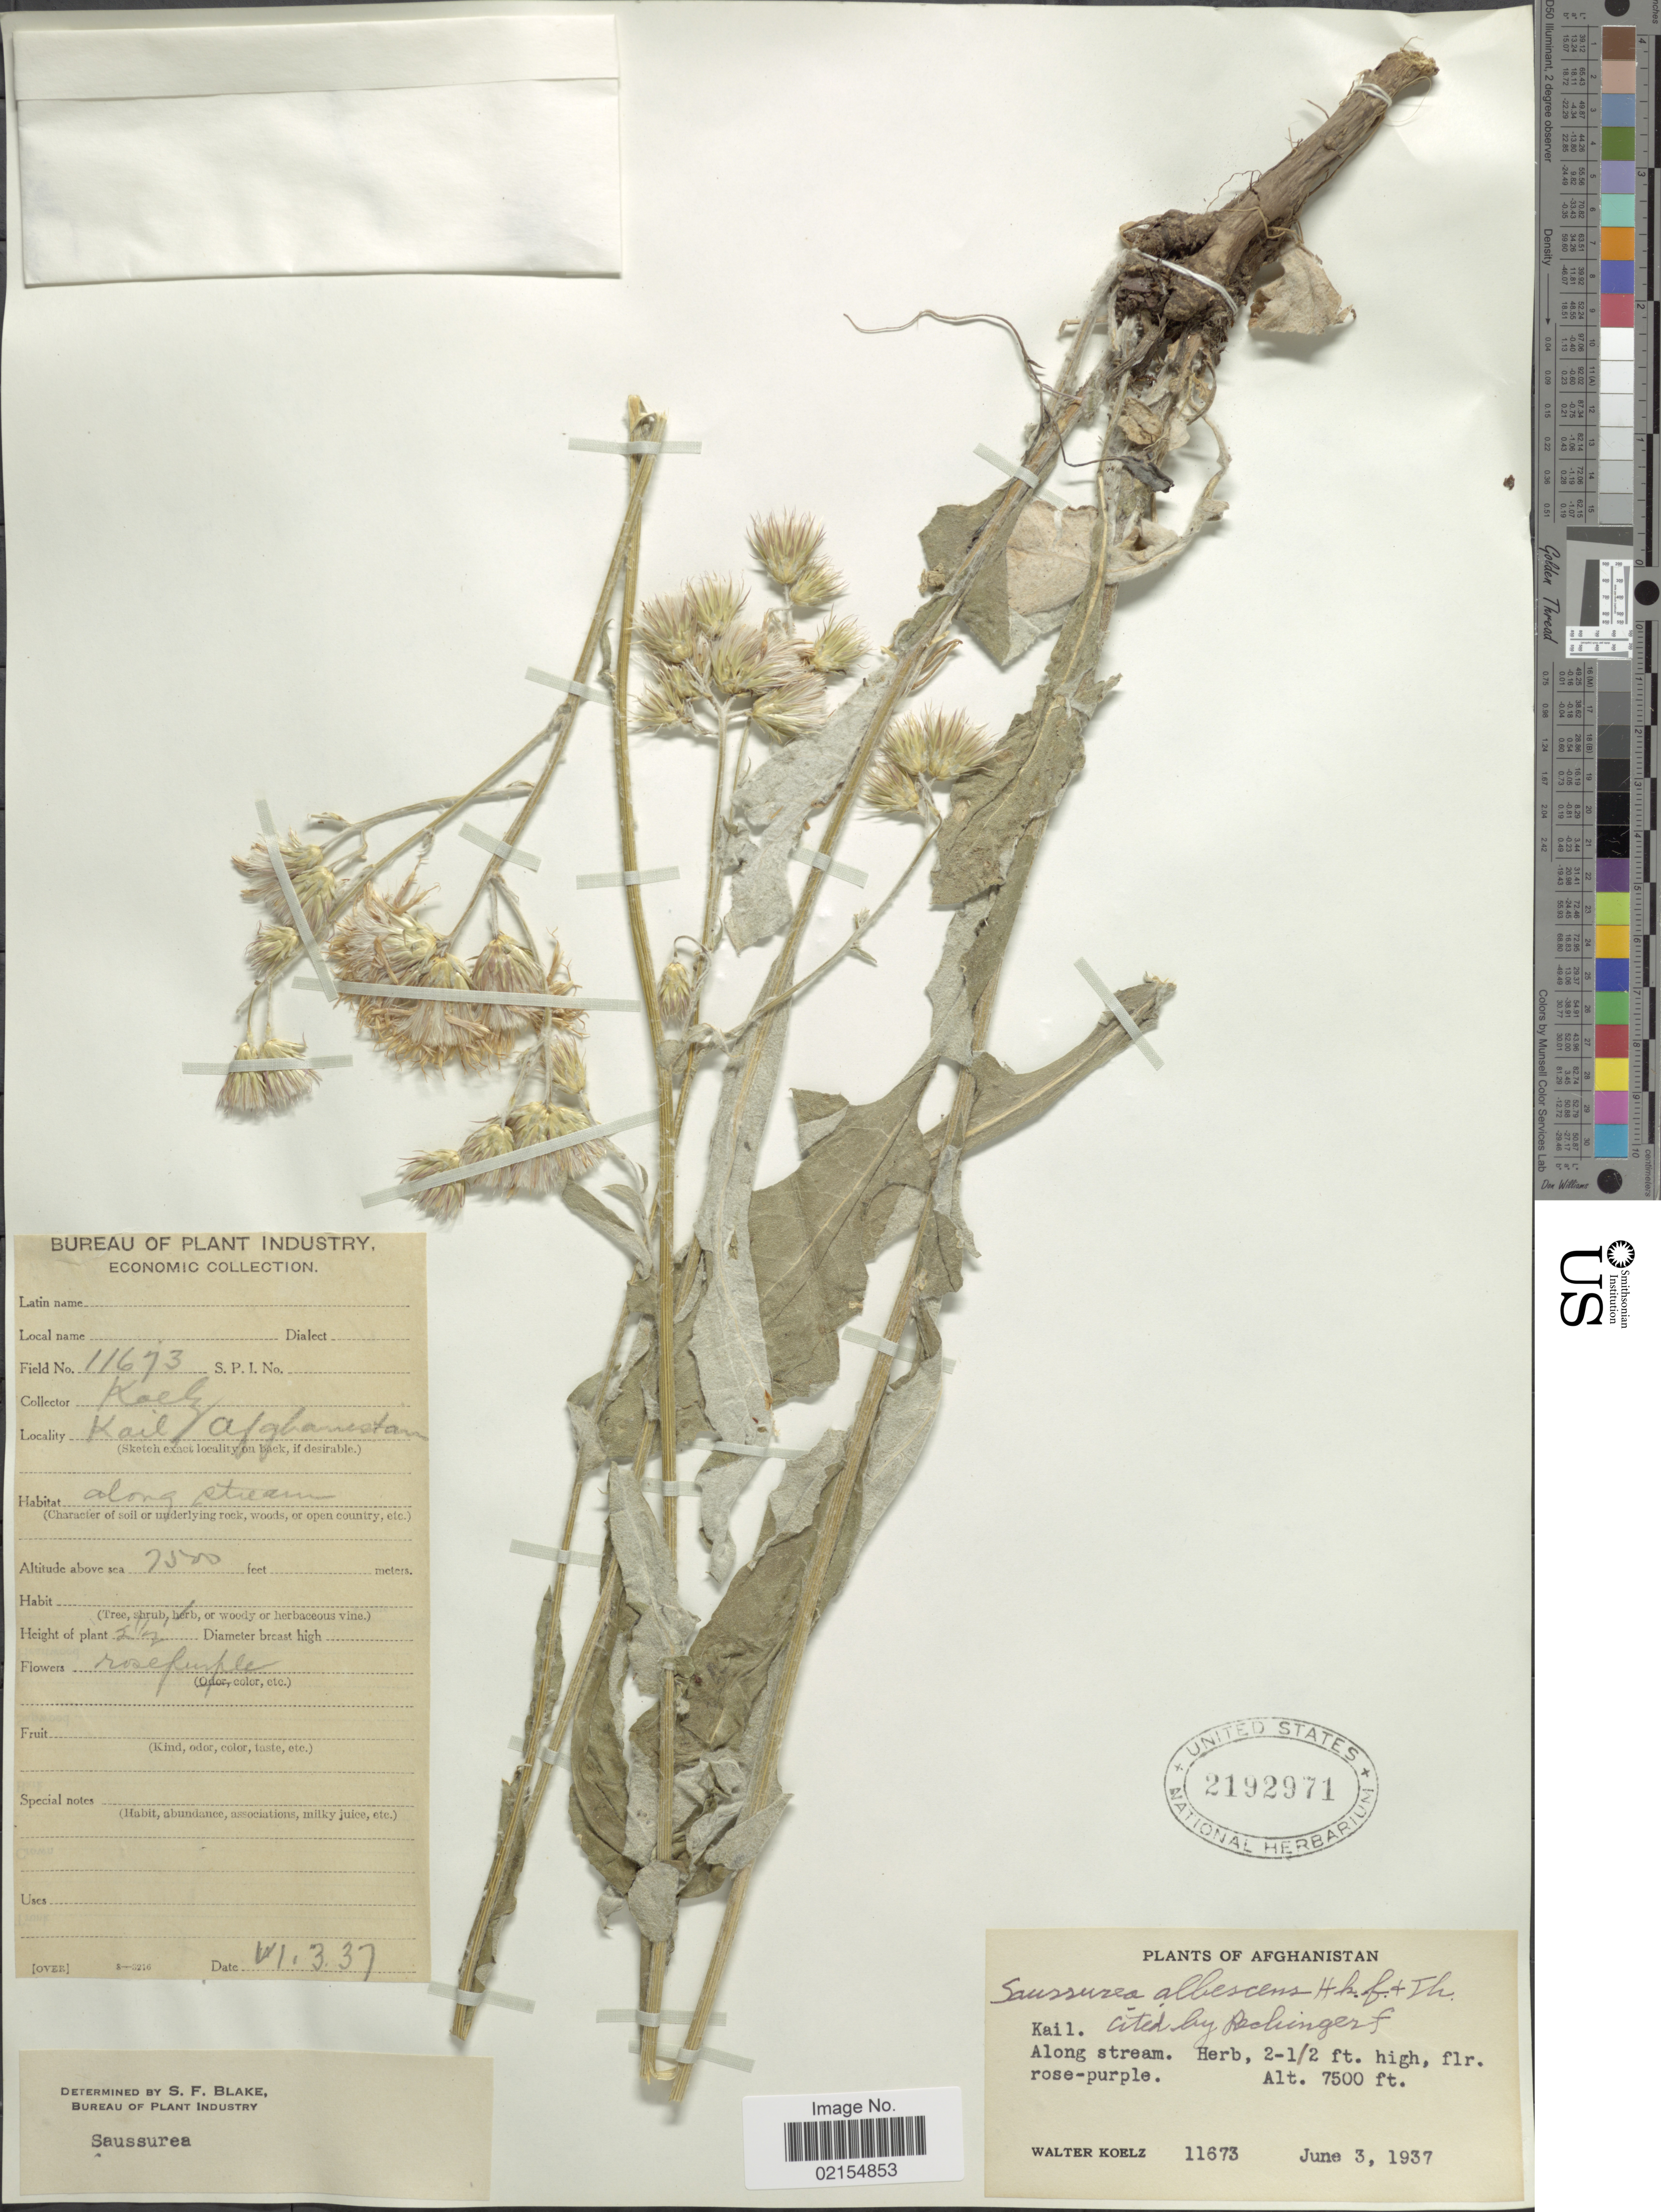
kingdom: Plantae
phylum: Tracheophyta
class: Magnoliopsida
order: Asterales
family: Asteraceae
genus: Himalaiella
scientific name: Himalaiella afghana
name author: (Lipsch.) Raab-Straube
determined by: Chen, Yousheng S.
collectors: W. N. Koelz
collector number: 11673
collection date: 1937-06-03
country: Afghanistan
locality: Kail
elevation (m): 2286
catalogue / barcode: US 2192971